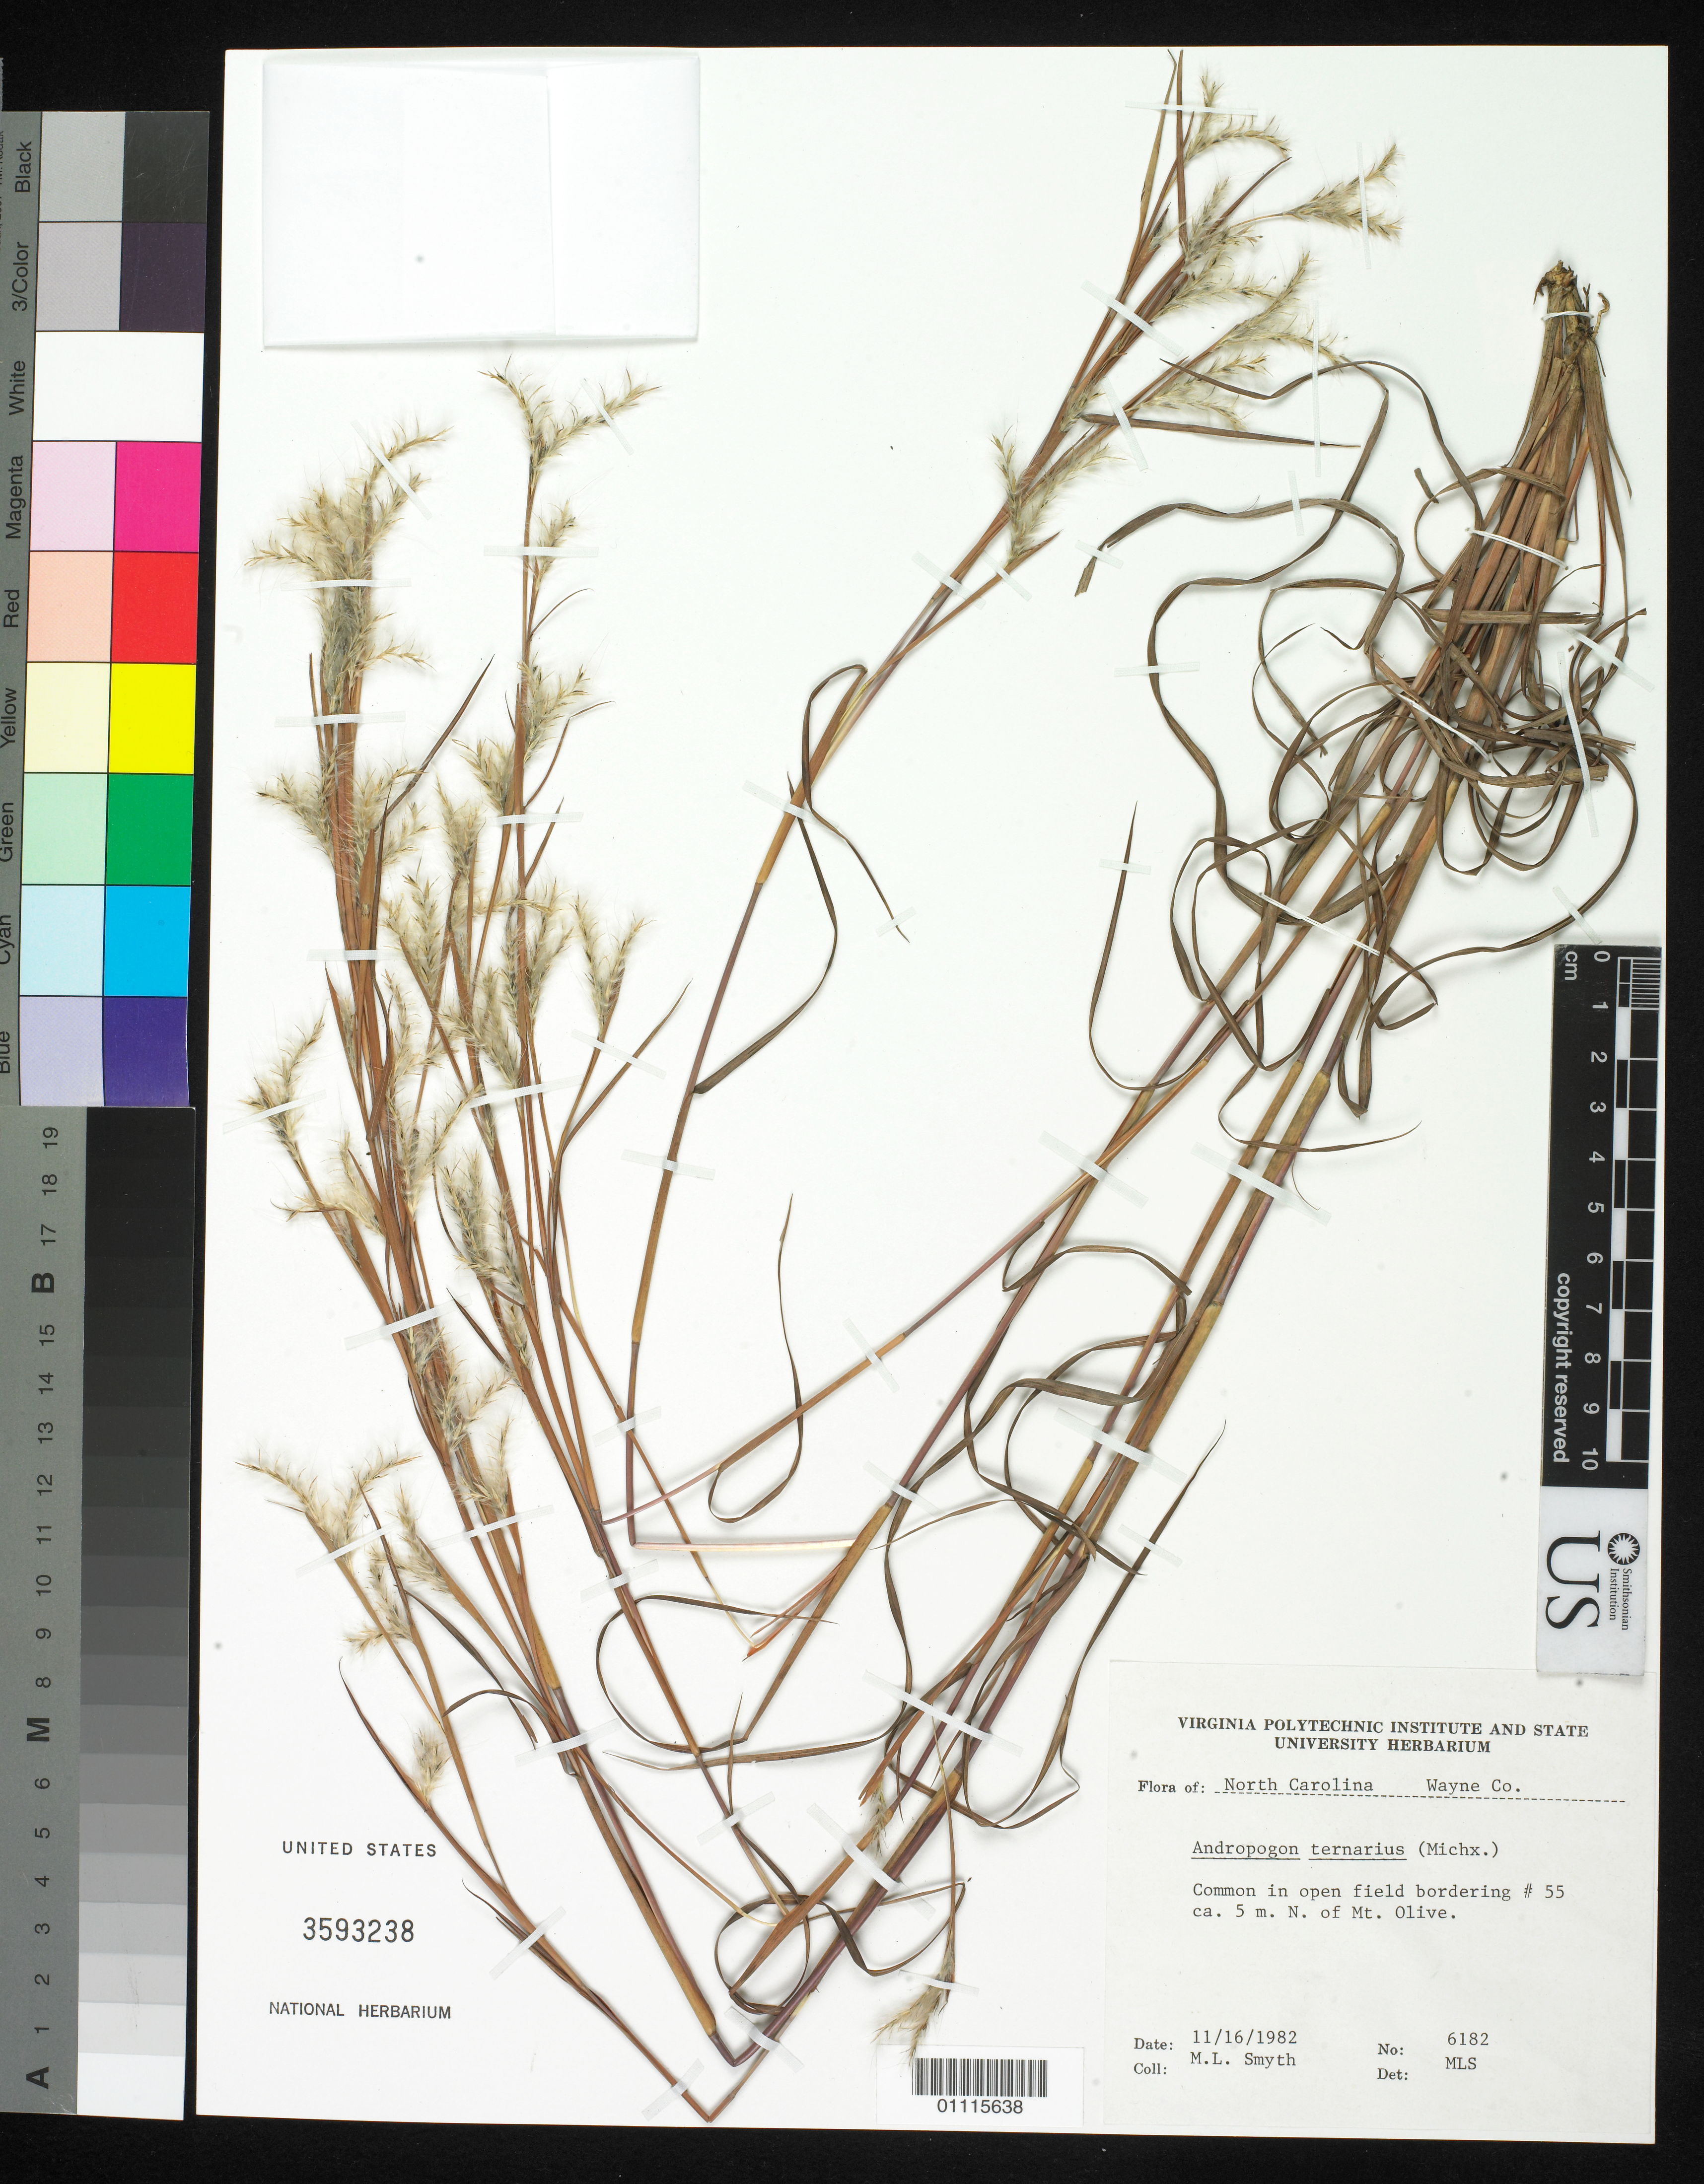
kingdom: Plantae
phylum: Tracheophyta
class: Liliopsida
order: Poales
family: Poaceae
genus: Andropogon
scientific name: Andropogon ternarius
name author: Michx.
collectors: M. Smyth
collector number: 6182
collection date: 1982-11-16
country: United States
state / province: North Carolina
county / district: Wayne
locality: #55 ca. 5 mi. N of Mt. Olive.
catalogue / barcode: US 3593238